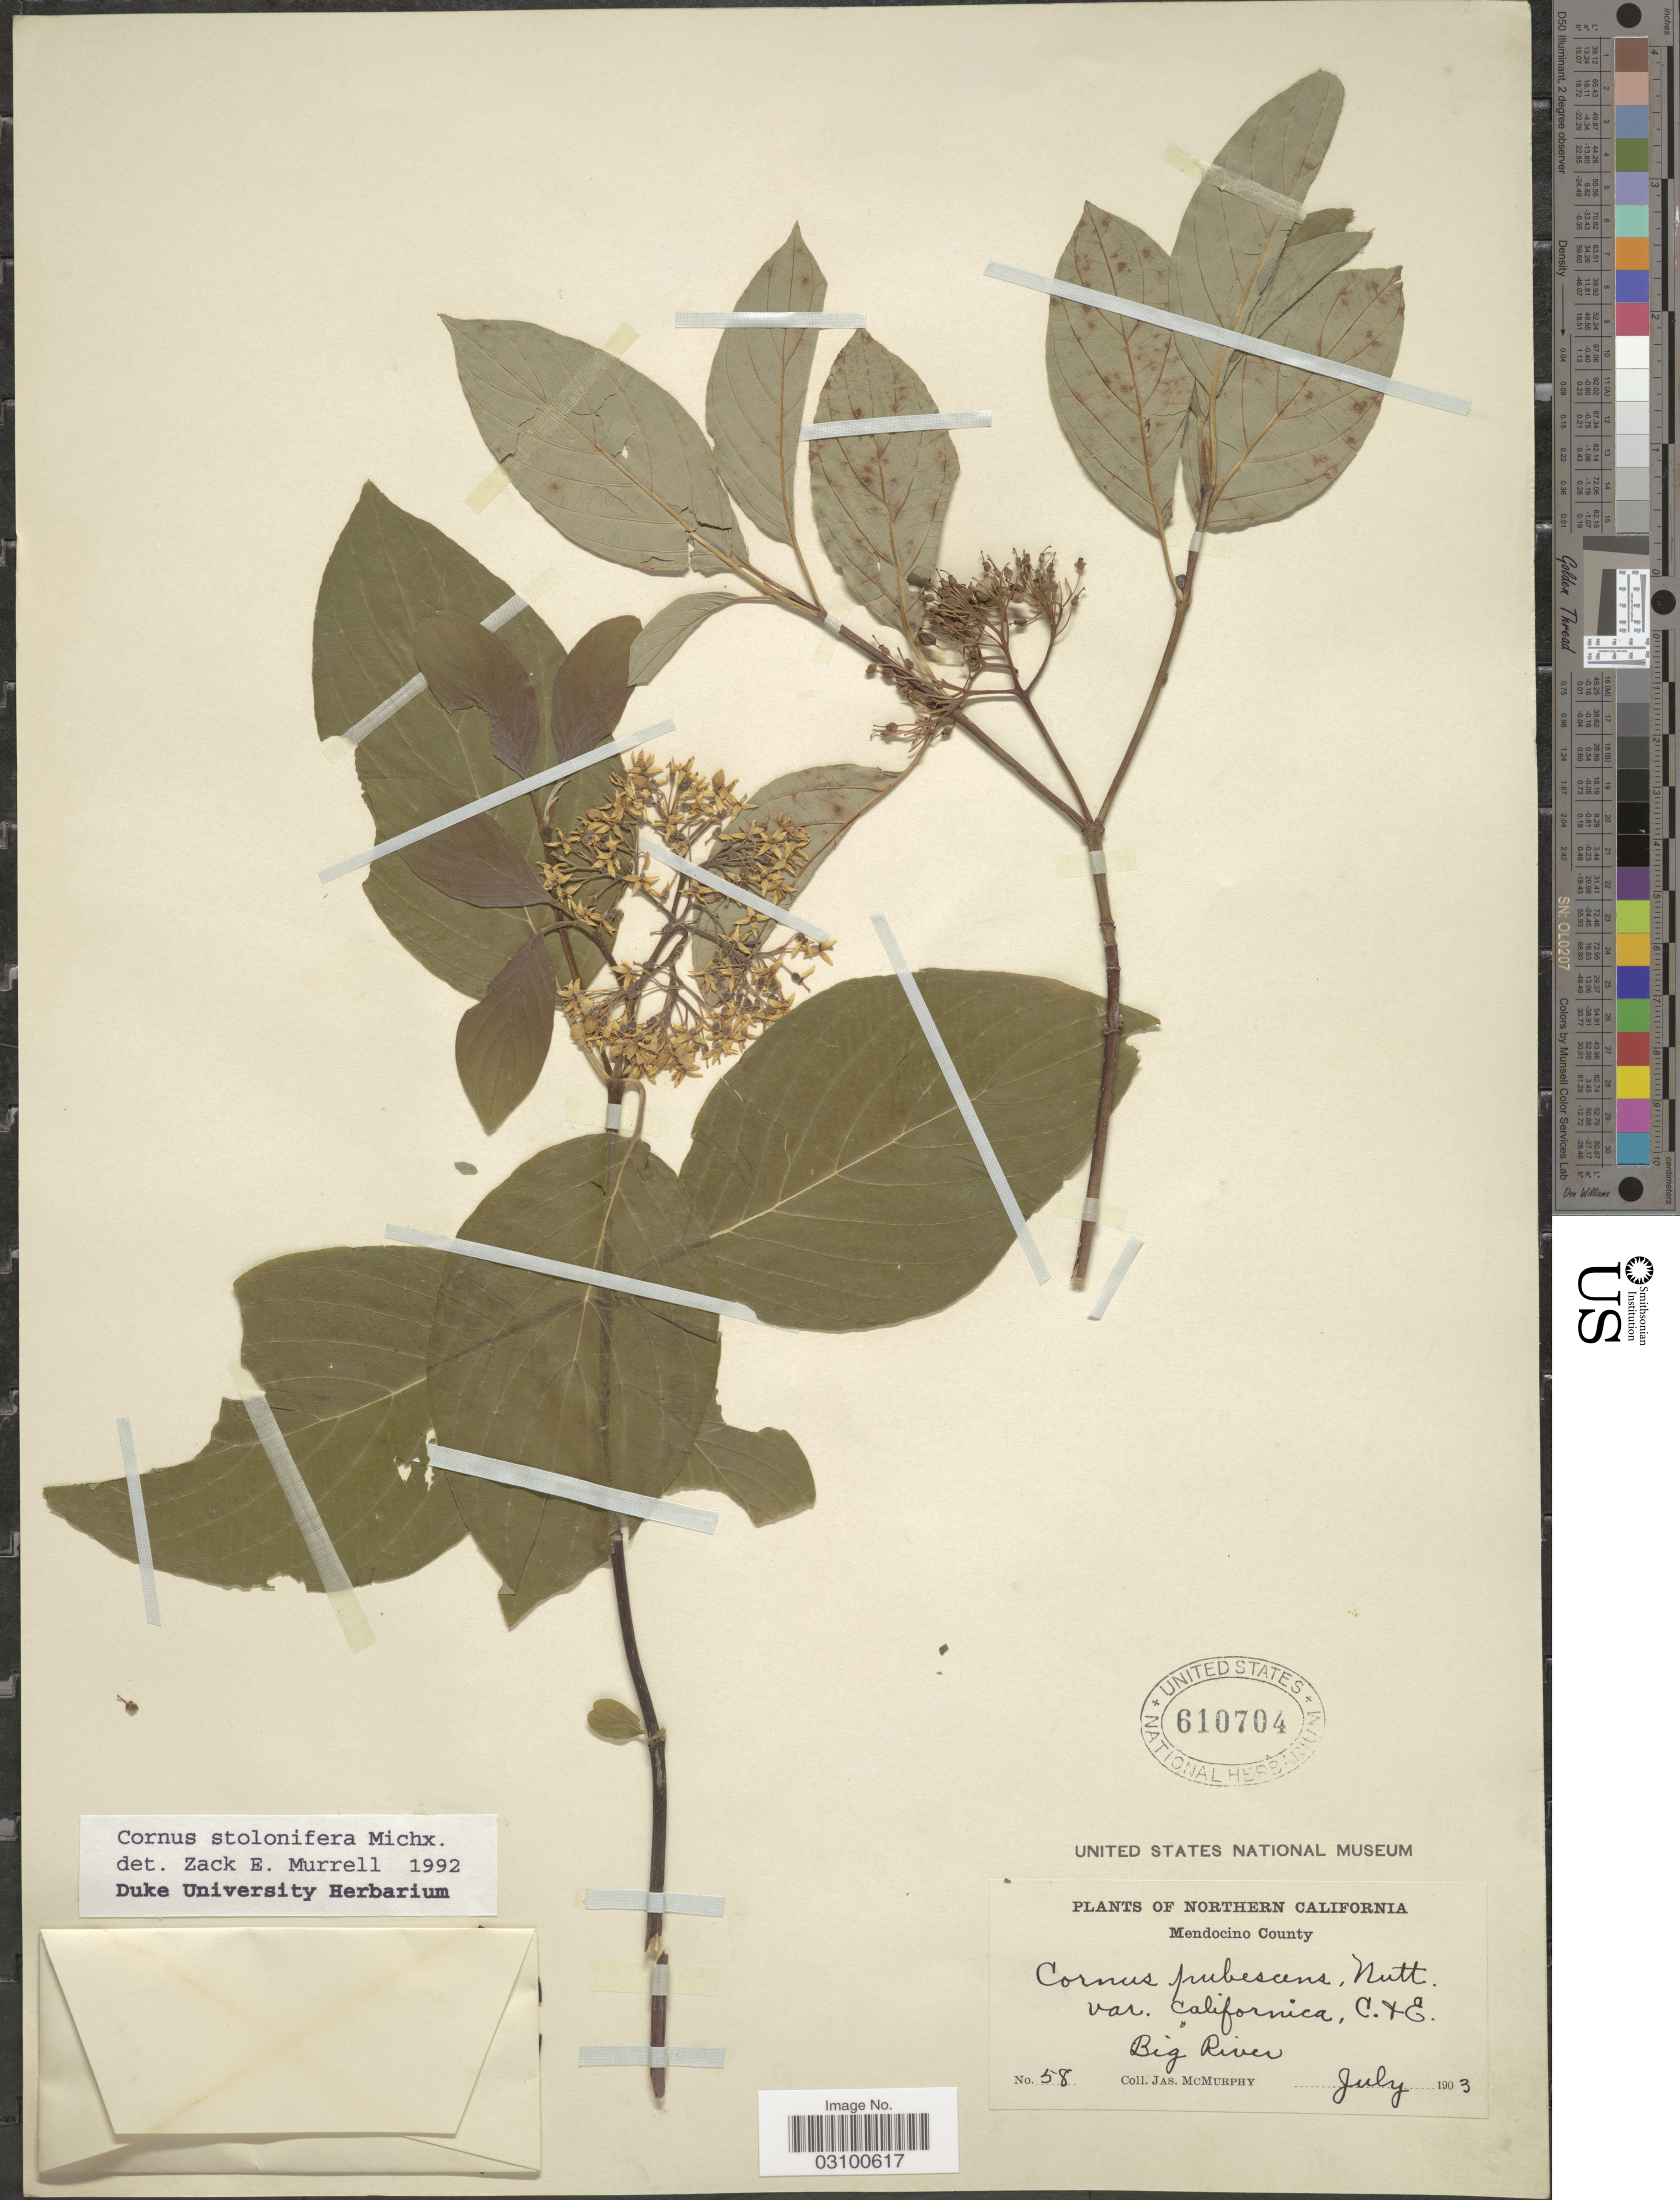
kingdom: Plantae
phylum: Tracheophyta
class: Magnoliopsida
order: Cornales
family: Cornaceae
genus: Cornus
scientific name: Cornus sericea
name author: L.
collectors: J. McMurphy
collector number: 58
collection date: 1903-07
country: United States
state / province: California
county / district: Mendocino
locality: Northern California. Mendocino County. Big River.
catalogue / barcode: US 610704